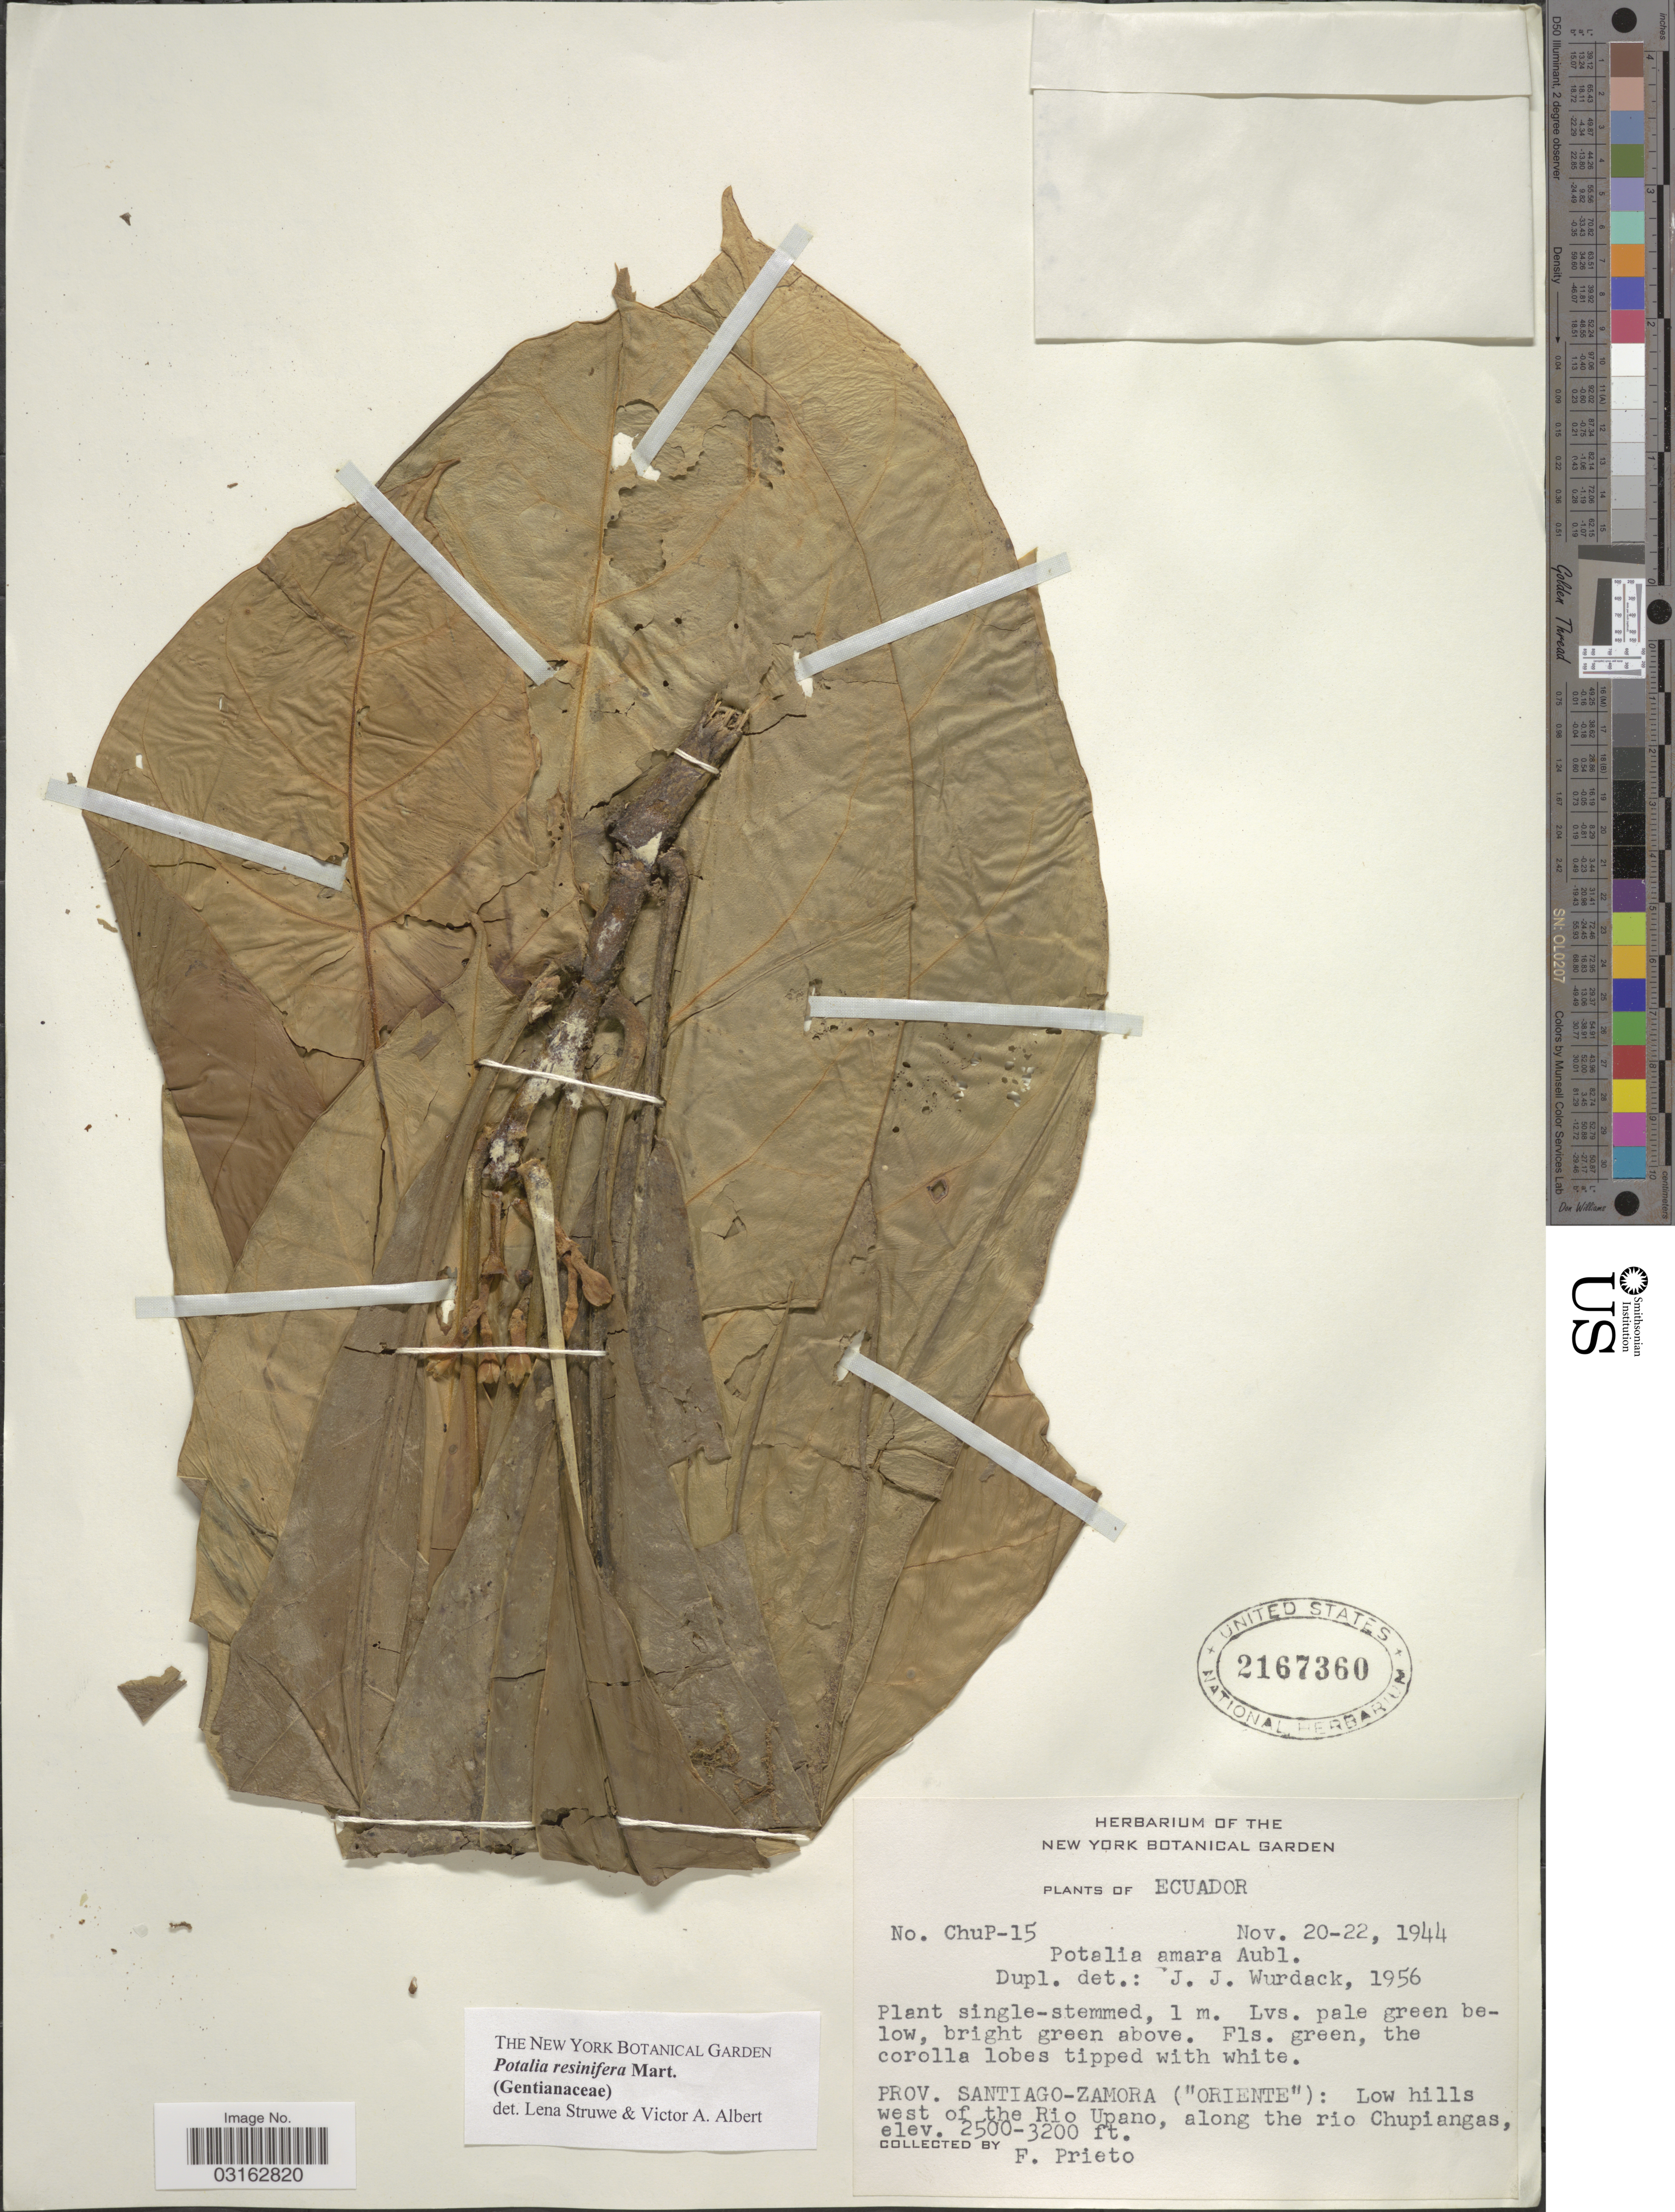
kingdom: Plantae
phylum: Tracheophyta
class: Magnoliopsida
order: Gentianales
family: Gentianaceae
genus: Potalia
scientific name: Potalia resinifera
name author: Mart.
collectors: F. Prieto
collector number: ChuP-15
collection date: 1944-11-20/1944-11-22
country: Ecuador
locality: Prov. Santiago-Zamora ("Oriente"): Low hills west of the Rio Upano, along the rio Chupiangas.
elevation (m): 762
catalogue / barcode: US 2167360